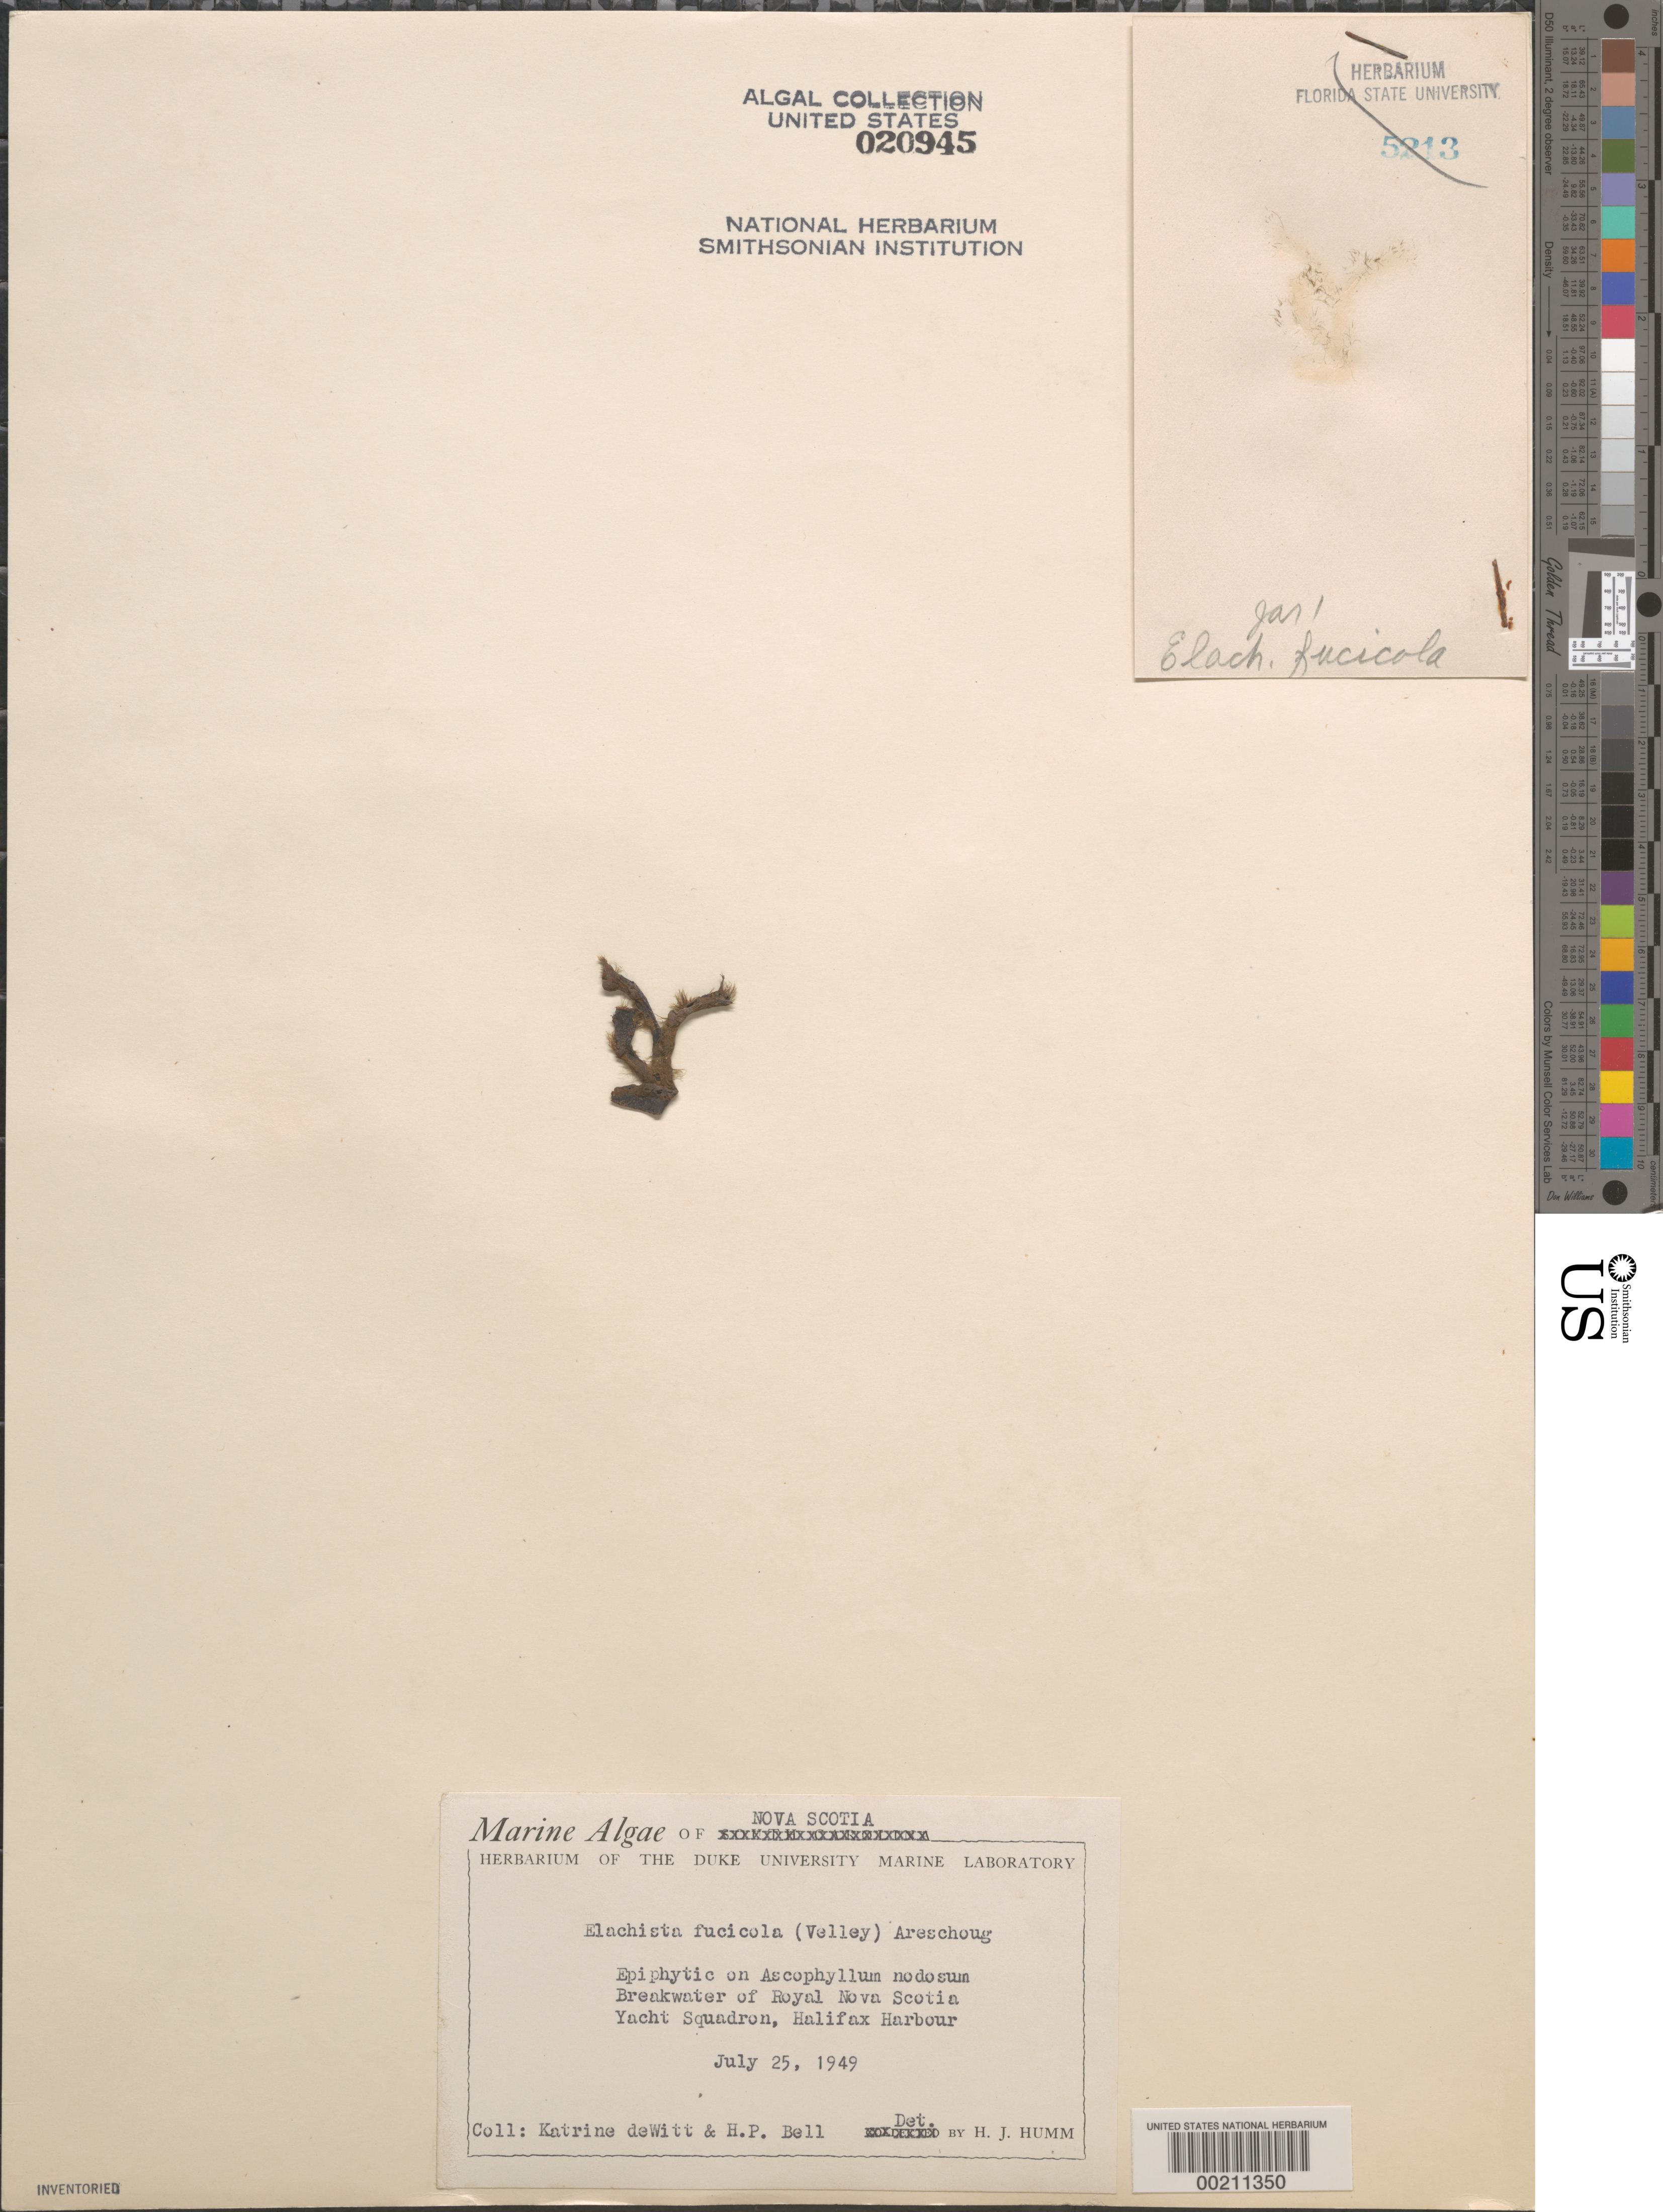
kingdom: Chromista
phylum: Ochrophyta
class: Phaeophyceae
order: Ectocarpales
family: Chordariaceae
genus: Elachista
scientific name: Elachista fucicola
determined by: Humm, Harold J.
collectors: K. deWitt & H. P. Bell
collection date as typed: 25 Jul 1949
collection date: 1949-07-25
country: Canada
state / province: Nova Scotia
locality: Royal nova scotia yacht squadron breakwater, halifax harbor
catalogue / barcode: US 20945